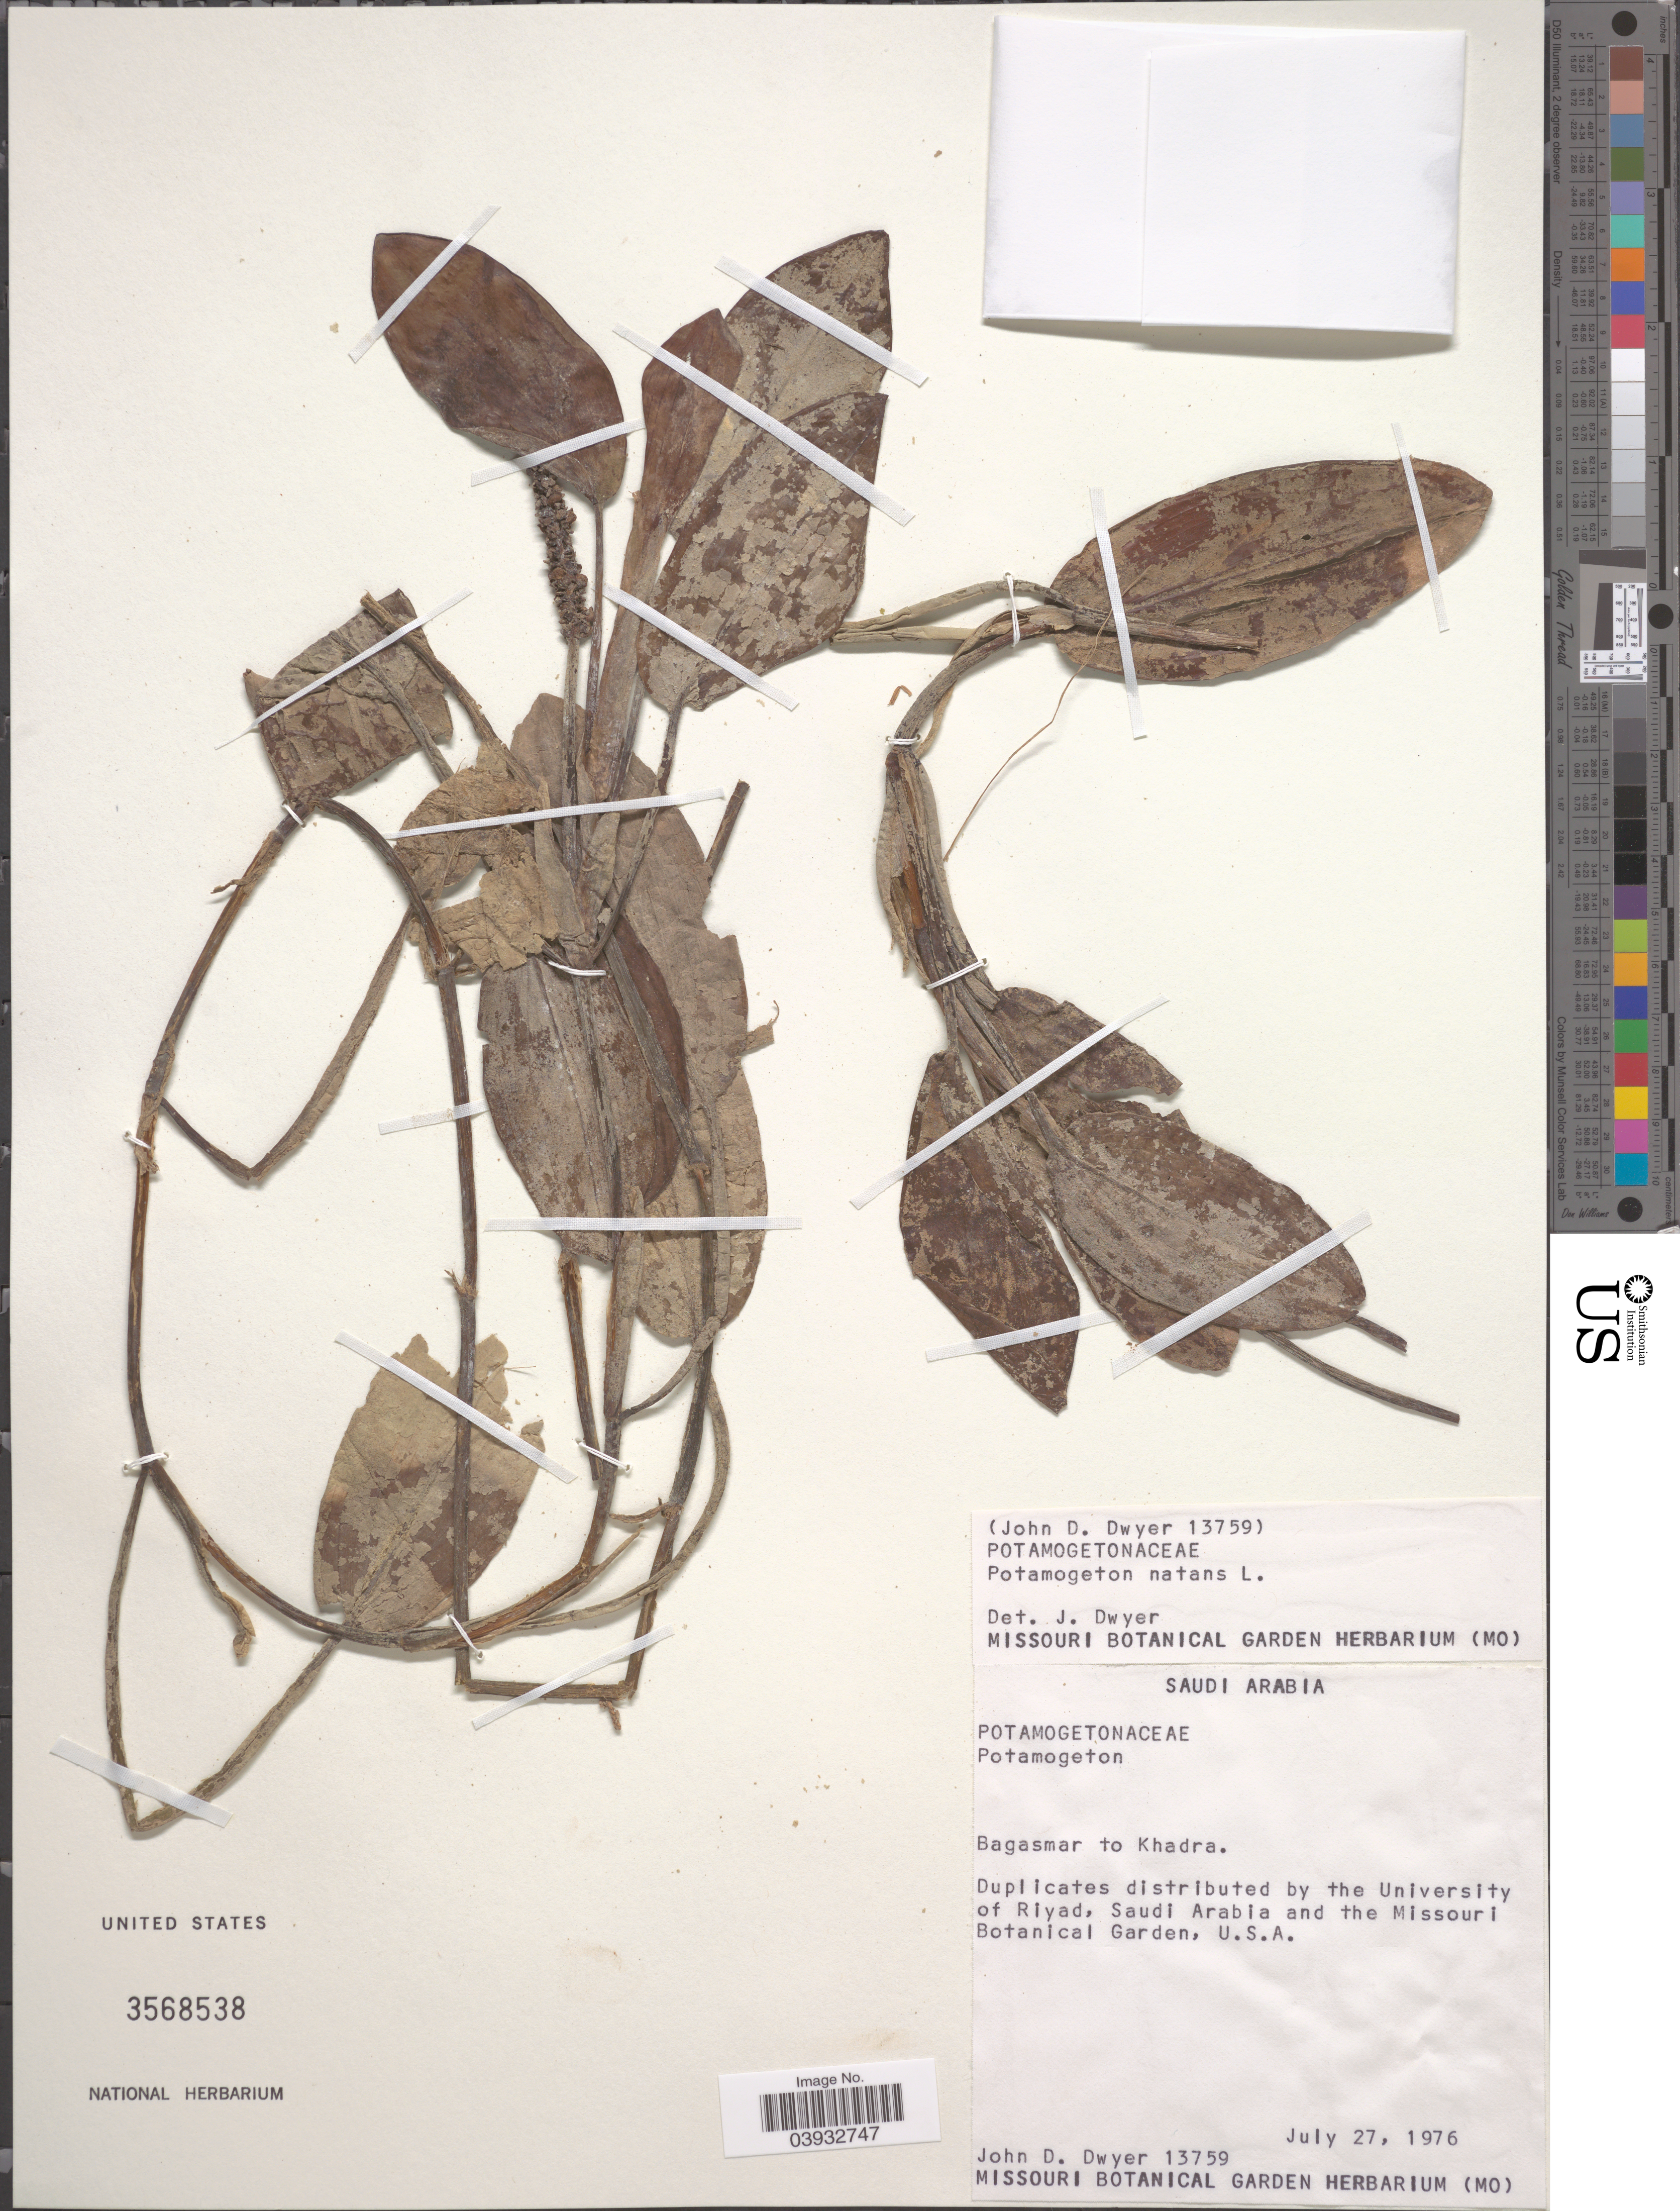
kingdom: Plantae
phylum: Tracheophyta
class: Liliopsida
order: Alismatales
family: Potamogetonaceae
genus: Potamogeton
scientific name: Potamogeton natans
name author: L.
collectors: J. D. Dwyer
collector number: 13759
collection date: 1976-07-27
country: Saudi Arabia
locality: Bagasmar to Khadra.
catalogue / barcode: US 3568538